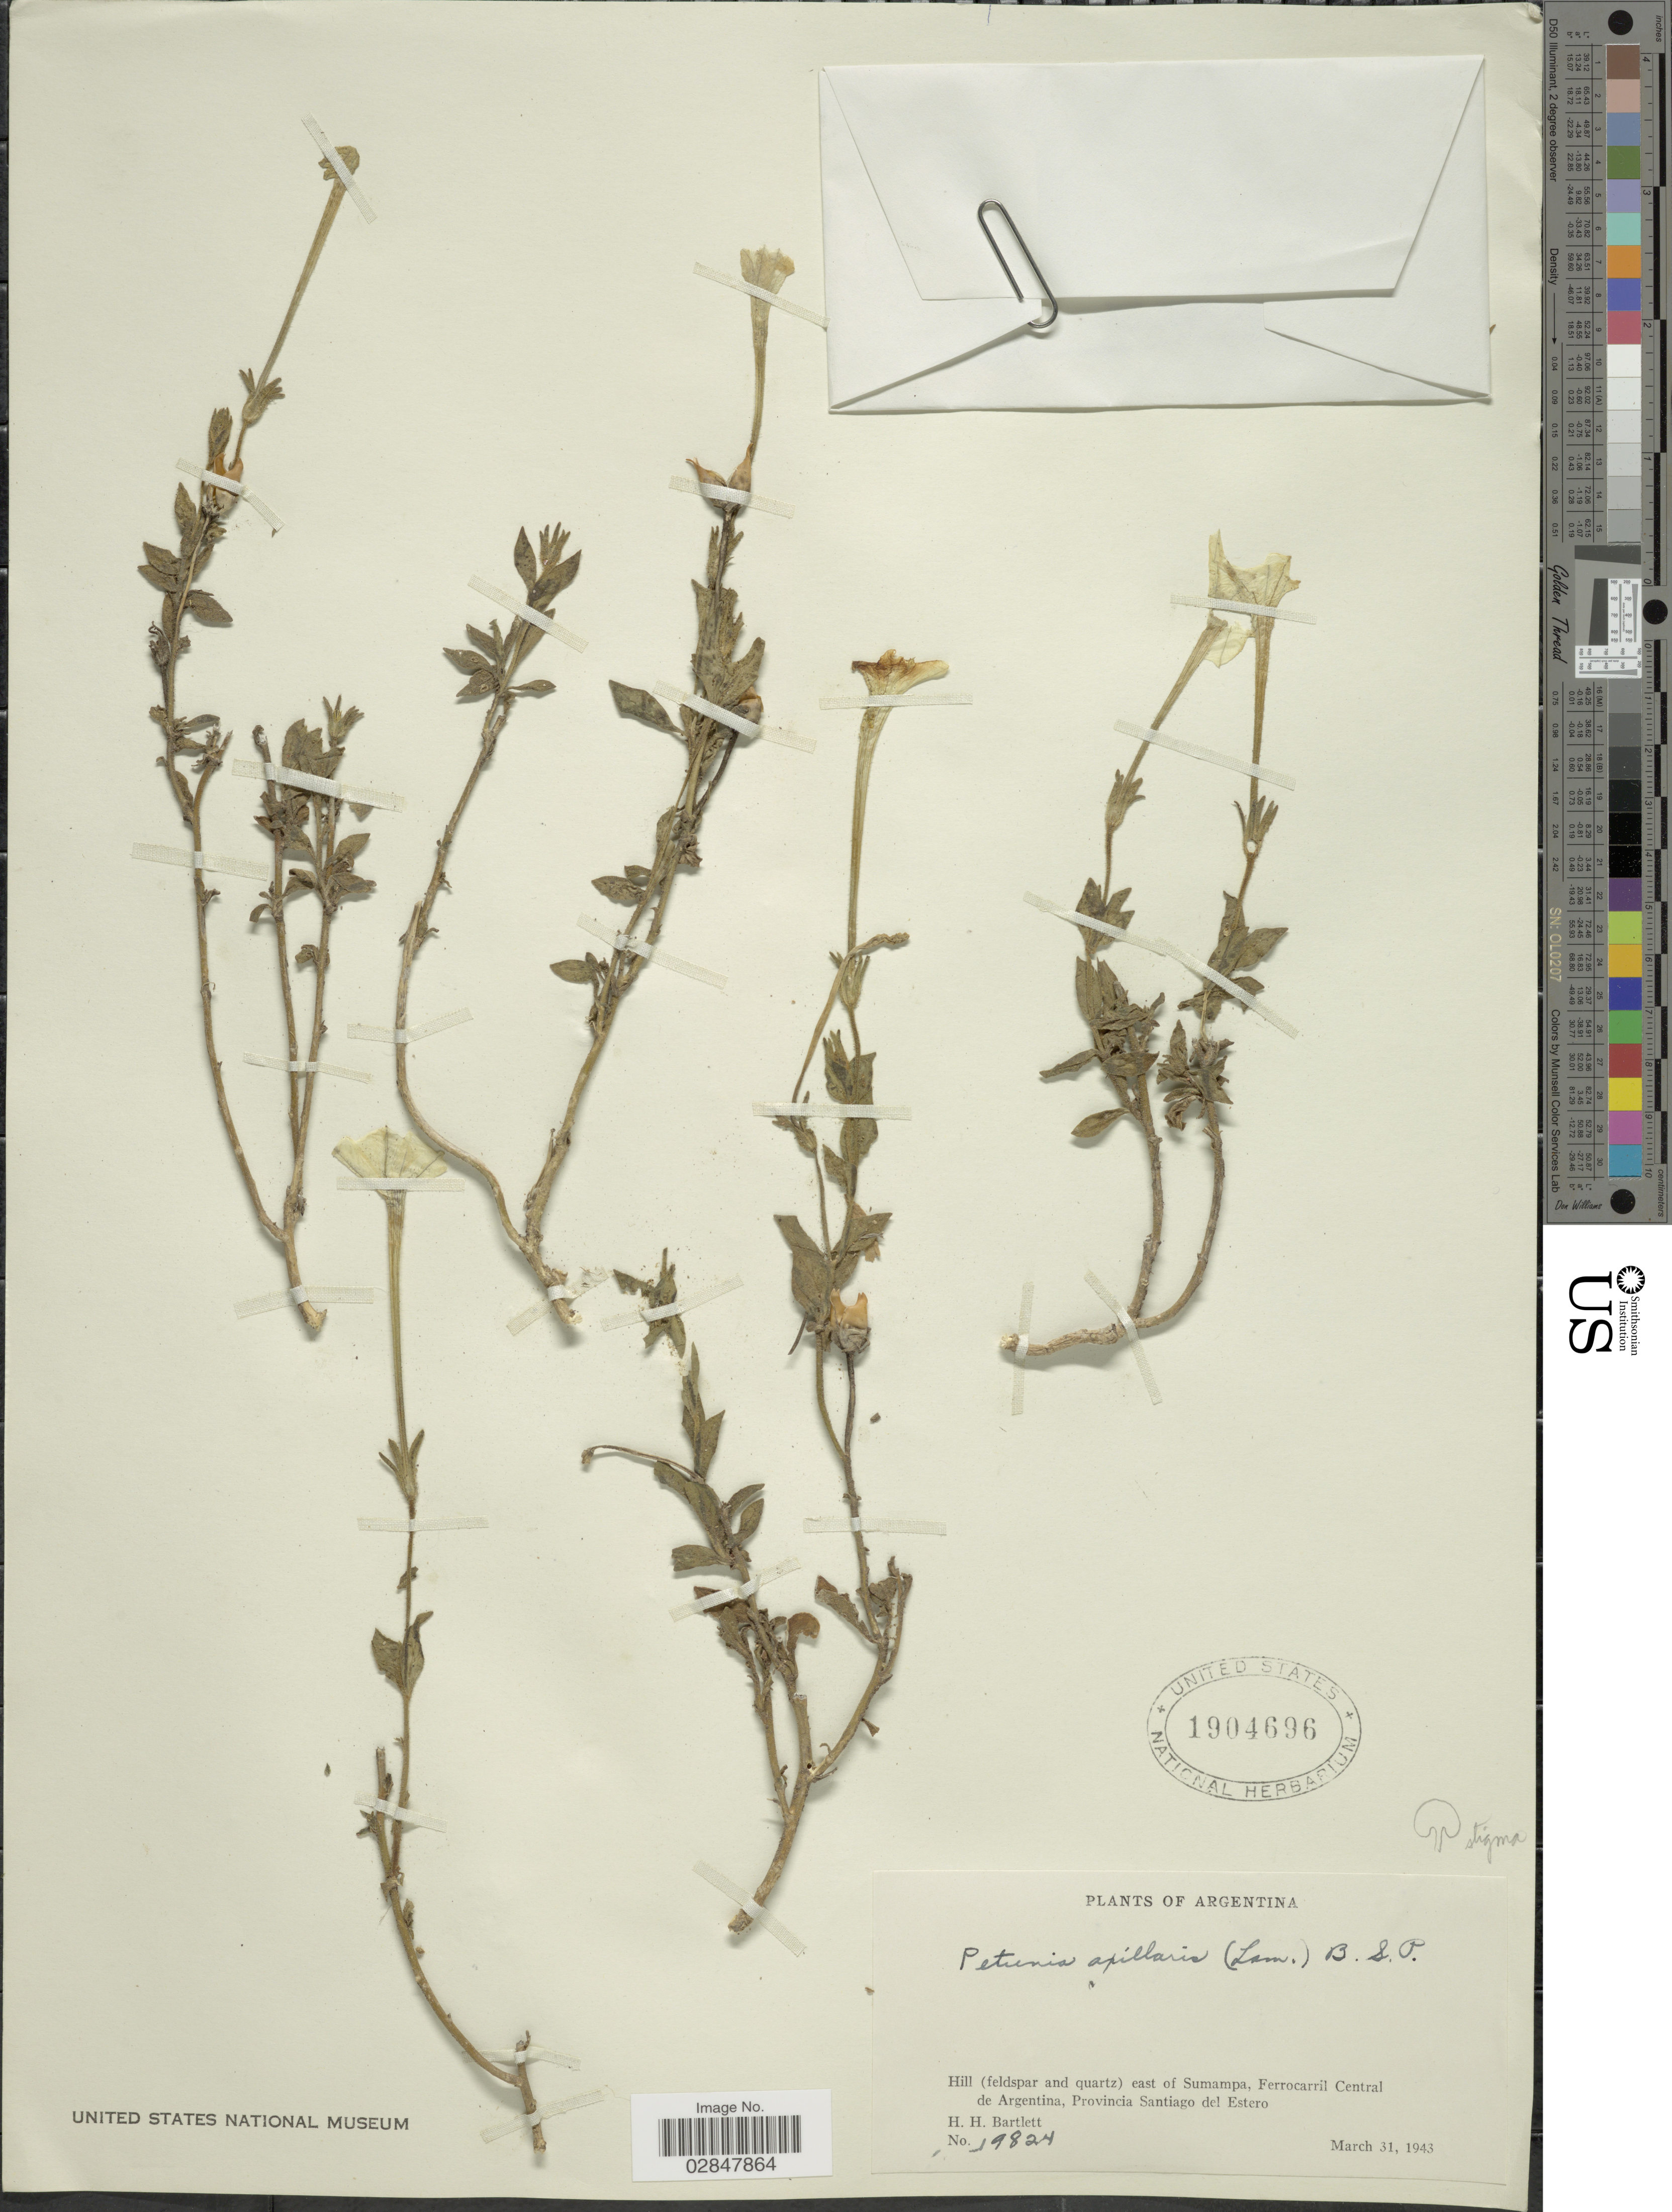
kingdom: Plantae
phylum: Tracheophyta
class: Magnoliopsida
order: Solanales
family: Solanaceae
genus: Petunia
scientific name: Petunia axillaris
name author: (Lam.) Britton, Stearns & Poggenb.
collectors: H. H. Bartlett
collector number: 19824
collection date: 1943-03-31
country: Argentina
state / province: Santiago del Estero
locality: Hill (feldspar and quartz) east of Sumampa, Ferrocarril Central de Argentina.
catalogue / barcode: US 1904696